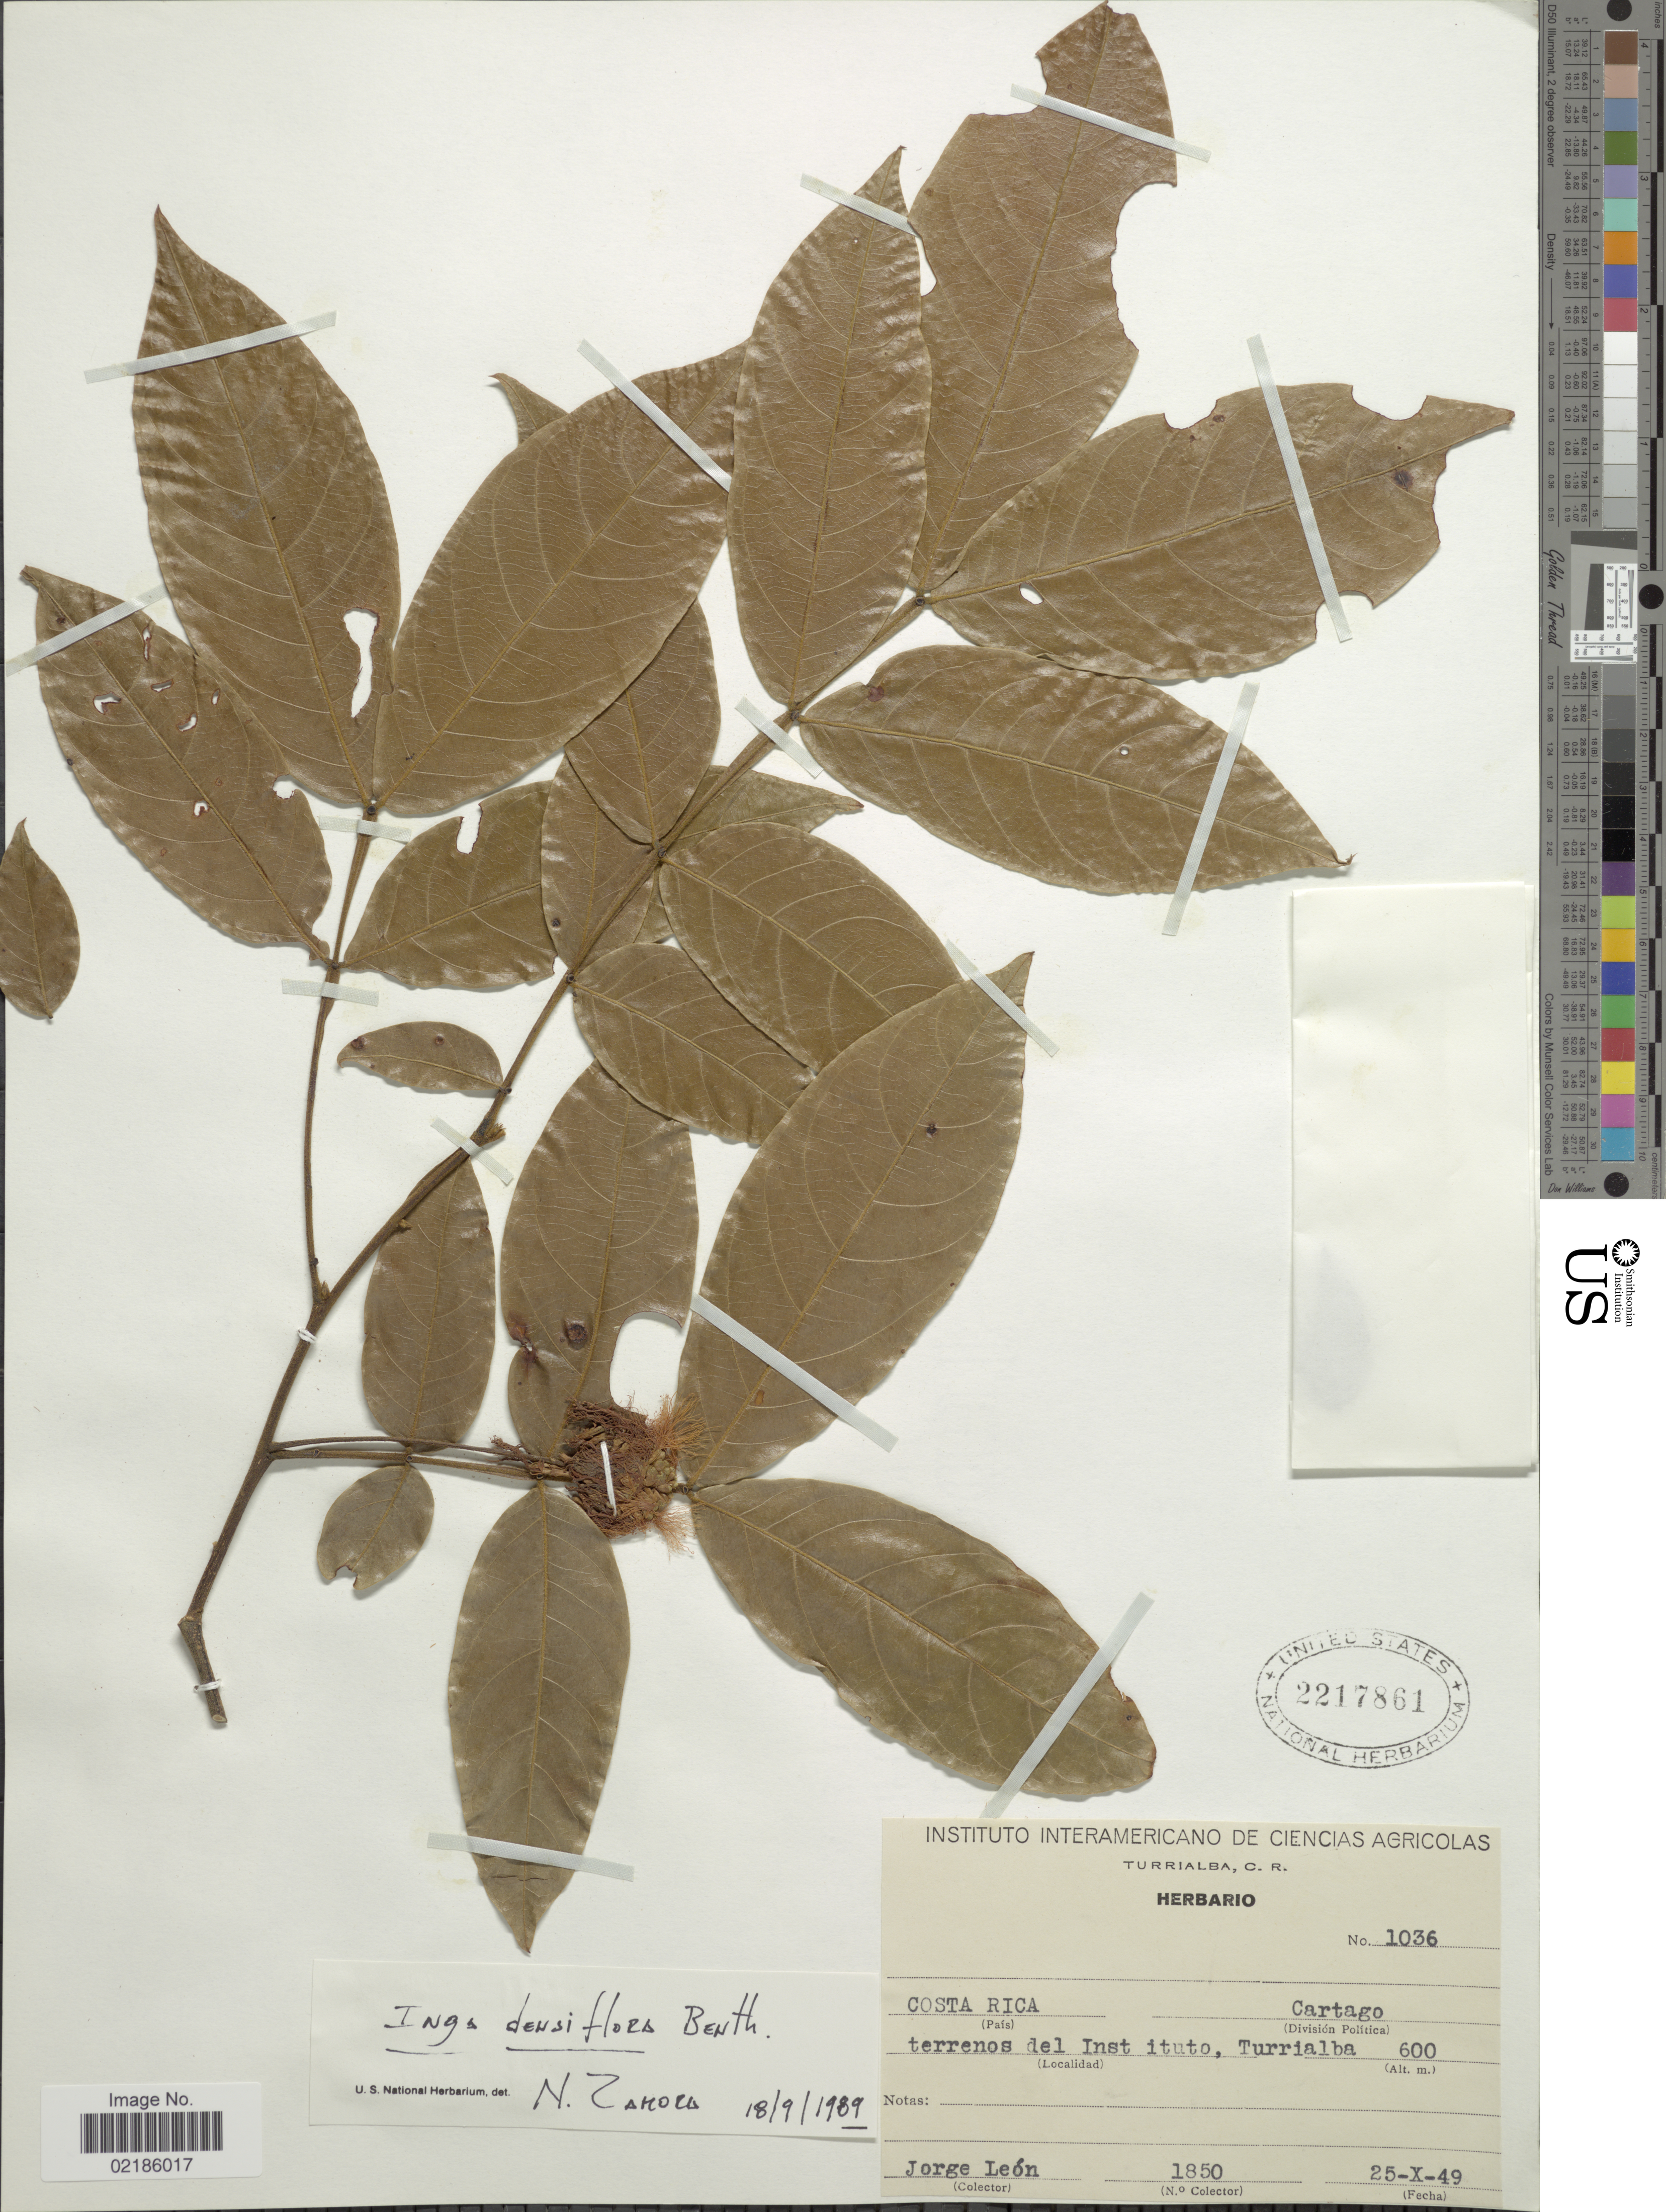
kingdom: Plantae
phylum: Tracheophyta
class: Magnoliopsida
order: Fabales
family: Fabaceae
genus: Inga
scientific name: Inga densiflora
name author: Benth.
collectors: J. León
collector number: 1850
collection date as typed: Transcribed d/m/y: 25/10/49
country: Costa Rica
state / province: Cartago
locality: Terrenos del Instituto, Turrialba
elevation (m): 600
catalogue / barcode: US 2217861